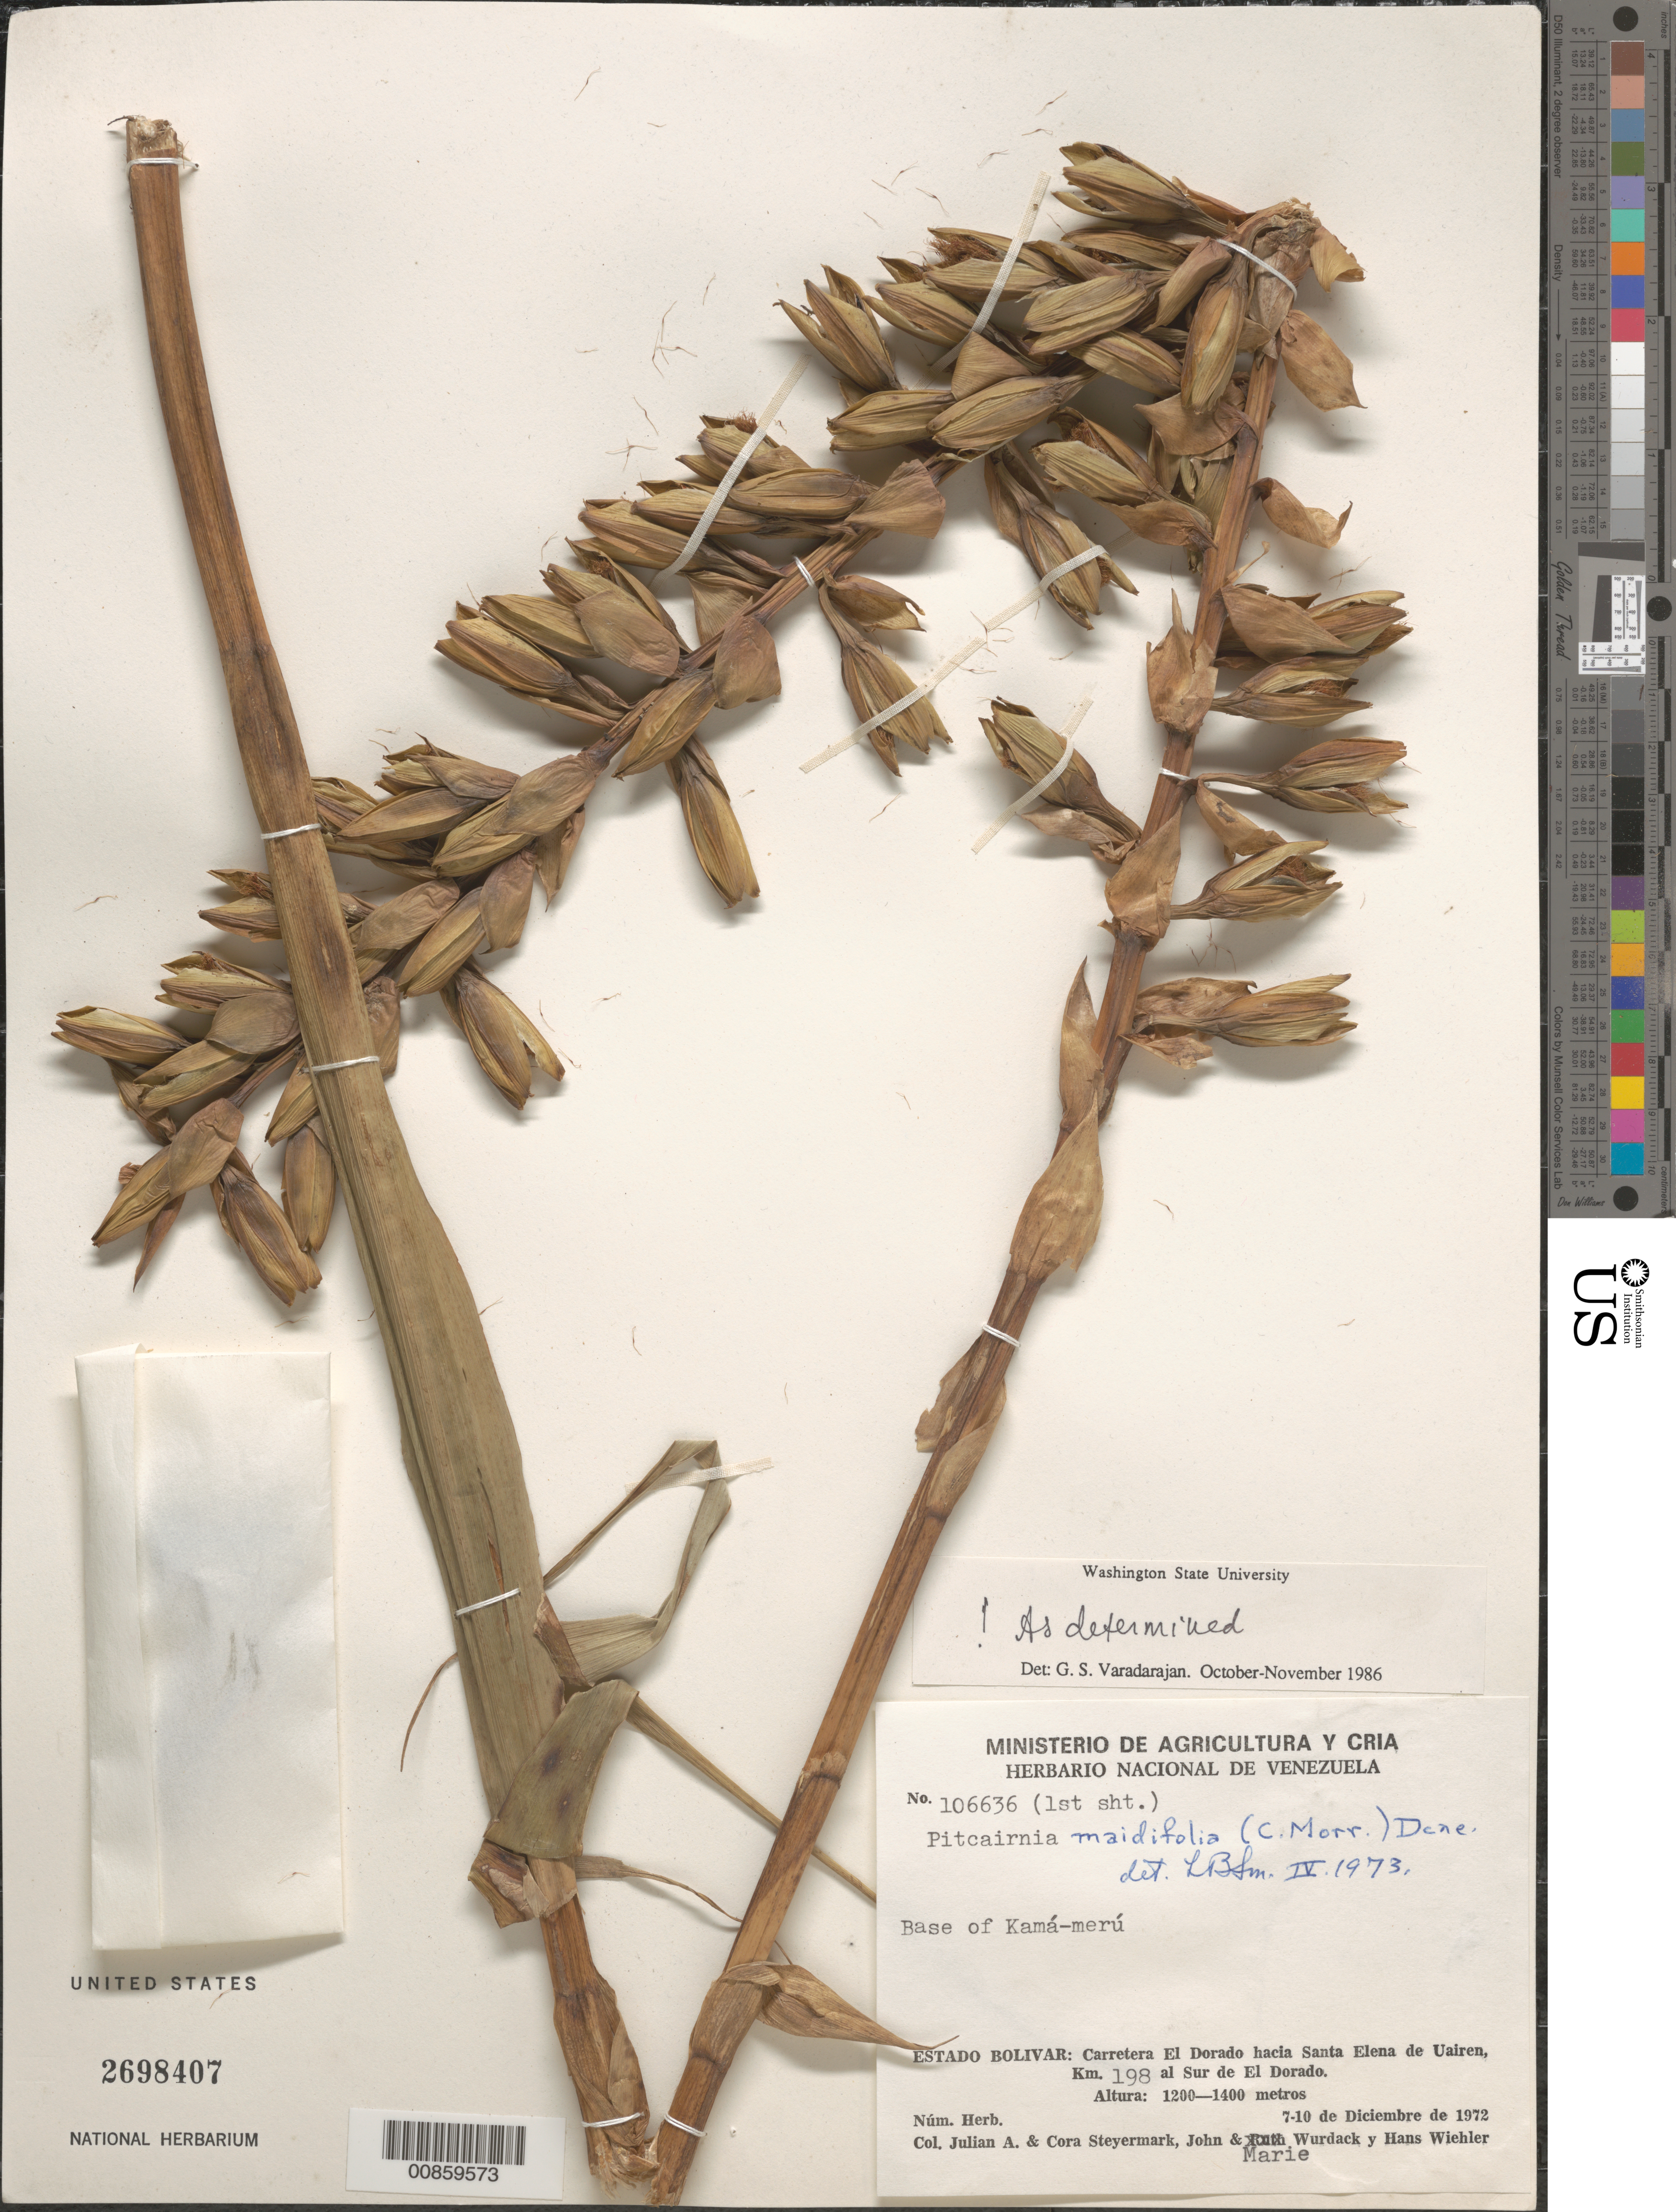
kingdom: Plantae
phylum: Tracheophyta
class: Liliopsida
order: Poales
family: Bromeliaceae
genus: Pitcairnia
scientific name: Pitcairnia maidifolia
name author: (C. Morren) Decne. ex Planch.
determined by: Varadarajan, G. S.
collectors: J. Steyermark, C. Steyermark, J. J. Wurdack & M. L. Wurdack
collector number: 106636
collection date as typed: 7-Dec-72 to 10-Dec-72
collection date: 1972-12-07/1972-12-10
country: Venezuela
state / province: Bolívar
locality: Carretera El Dorado hacia Santa Elena de Uarien, km 198 al Sur de El Dorado, Kamá-merú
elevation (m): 1200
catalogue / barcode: US 2698407